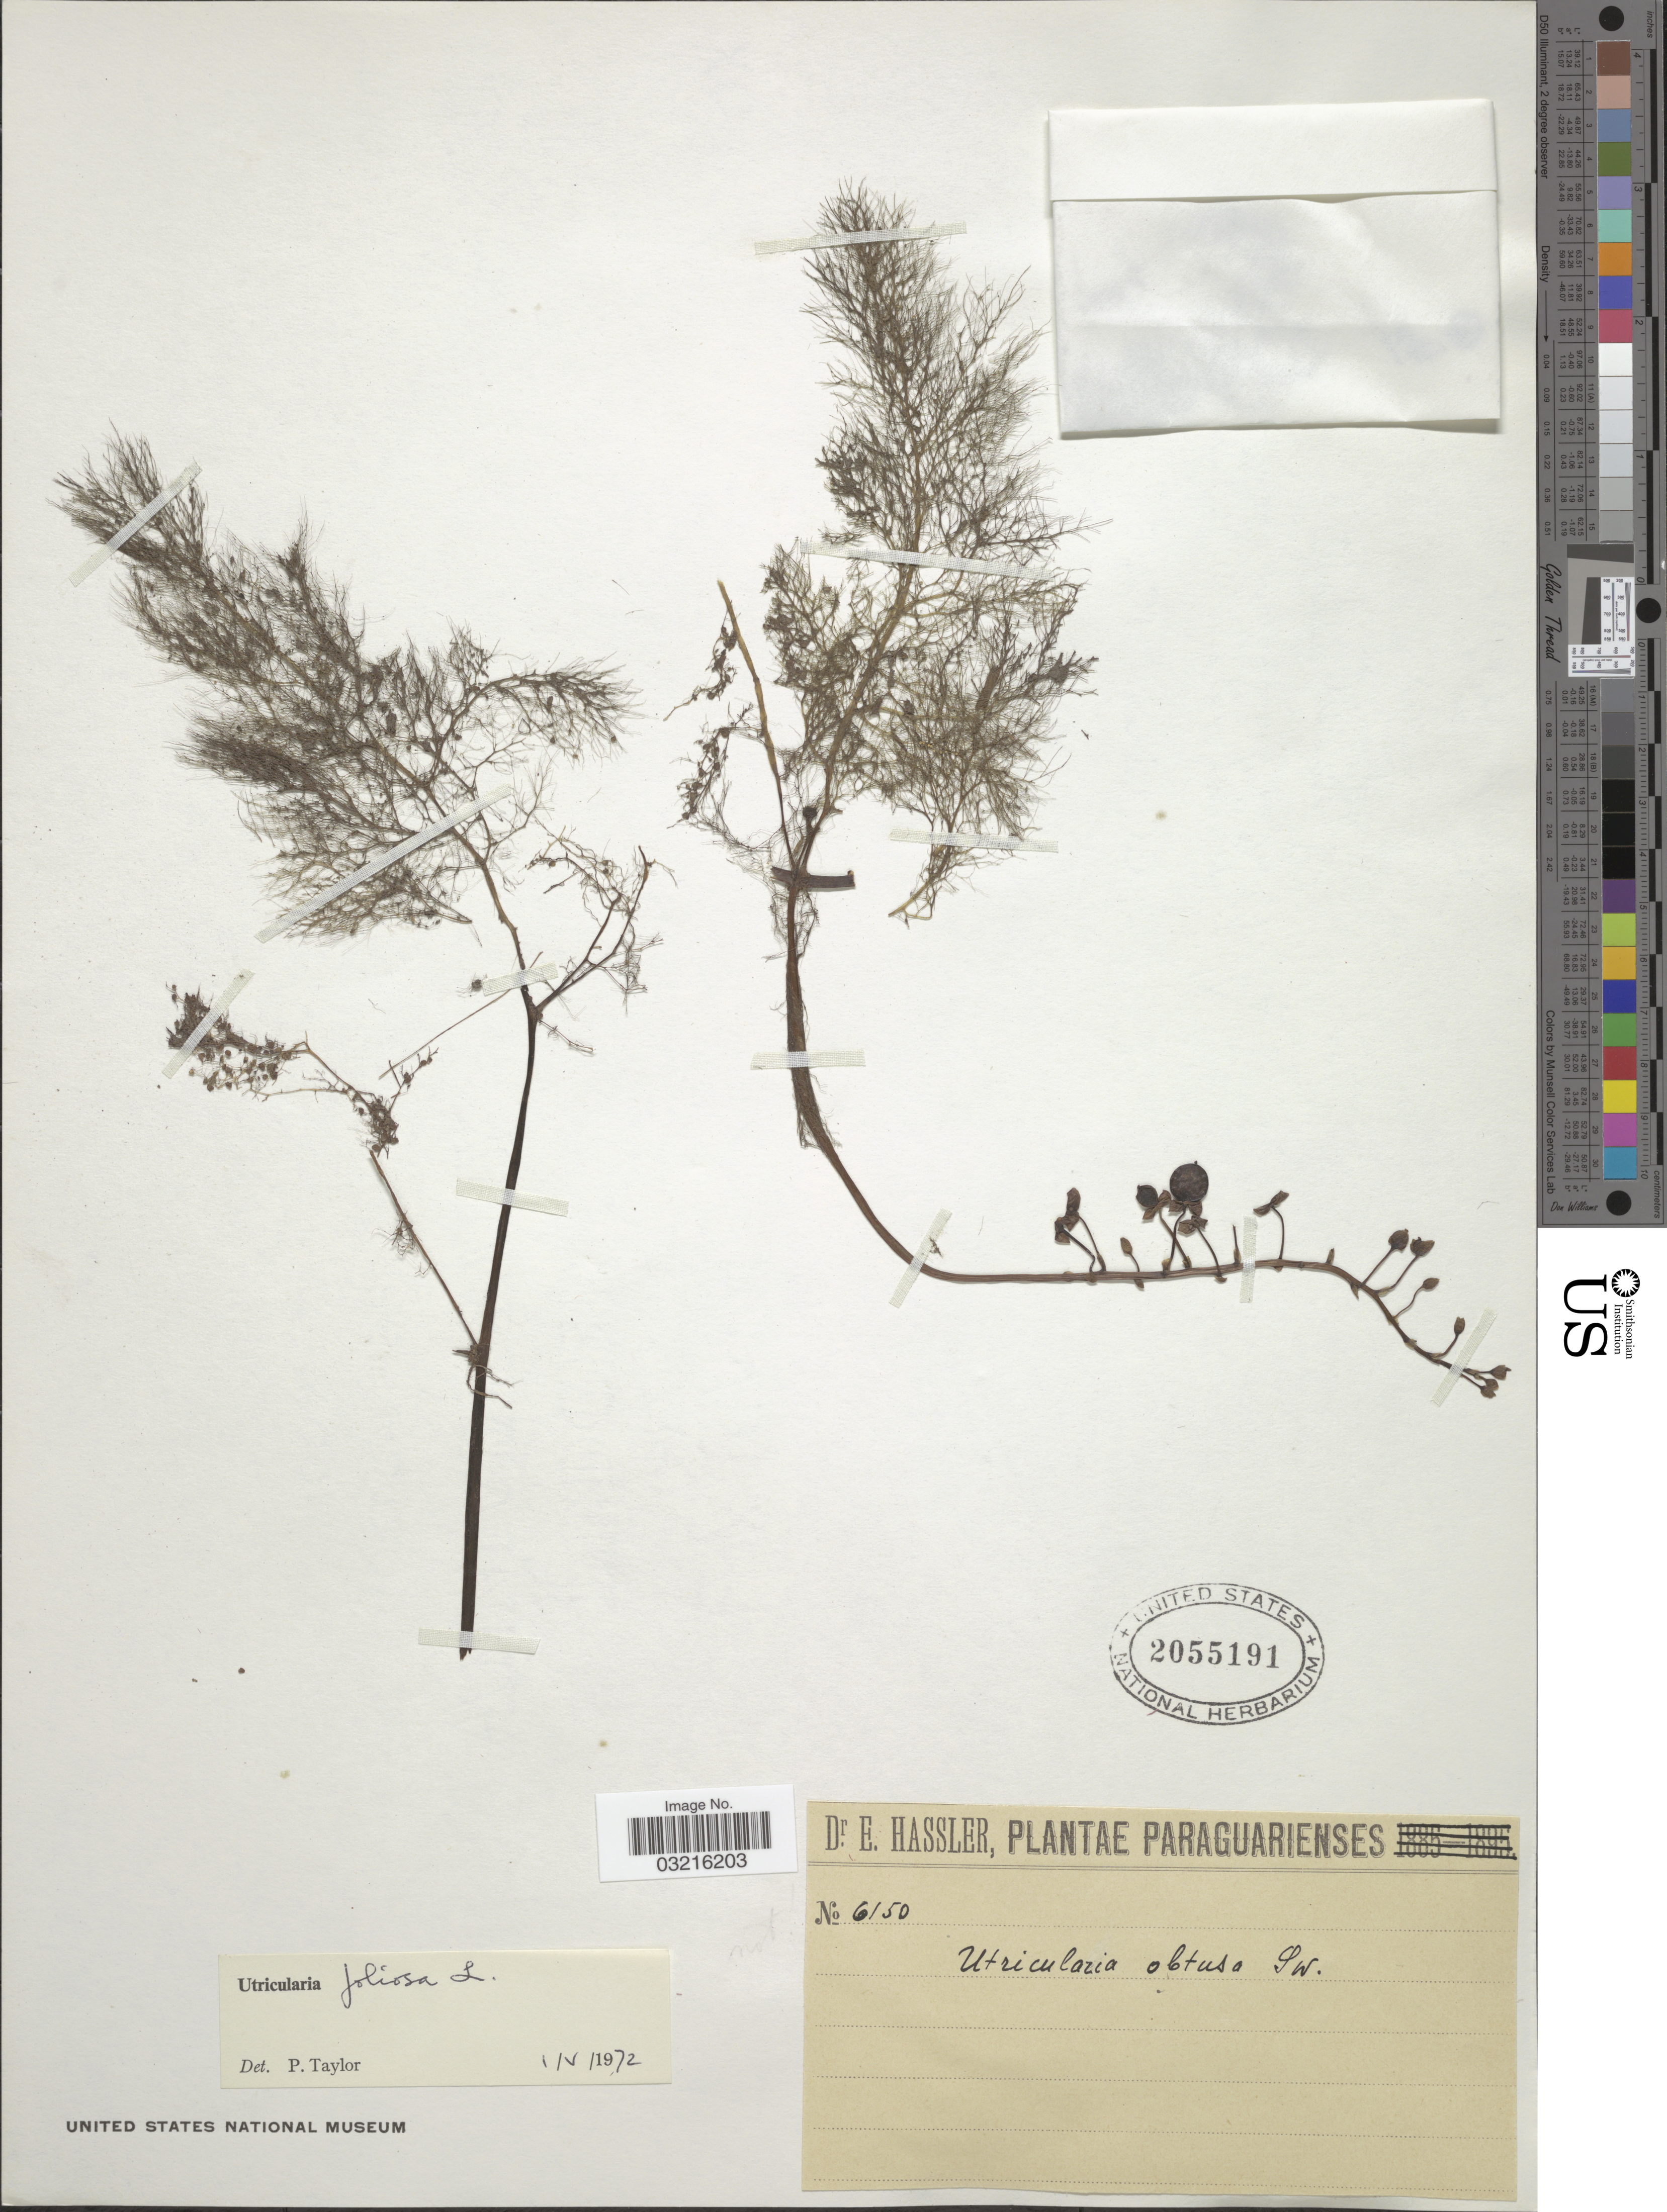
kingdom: Plantae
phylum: Tracheophyta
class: Magnoliopsida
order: Lamiales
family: Lentibulariaceae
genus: Utricularia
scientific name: Utricularia foliosa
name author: L.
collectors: E. Hassler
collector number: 6150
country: Paraguay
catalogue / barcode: US 2055191